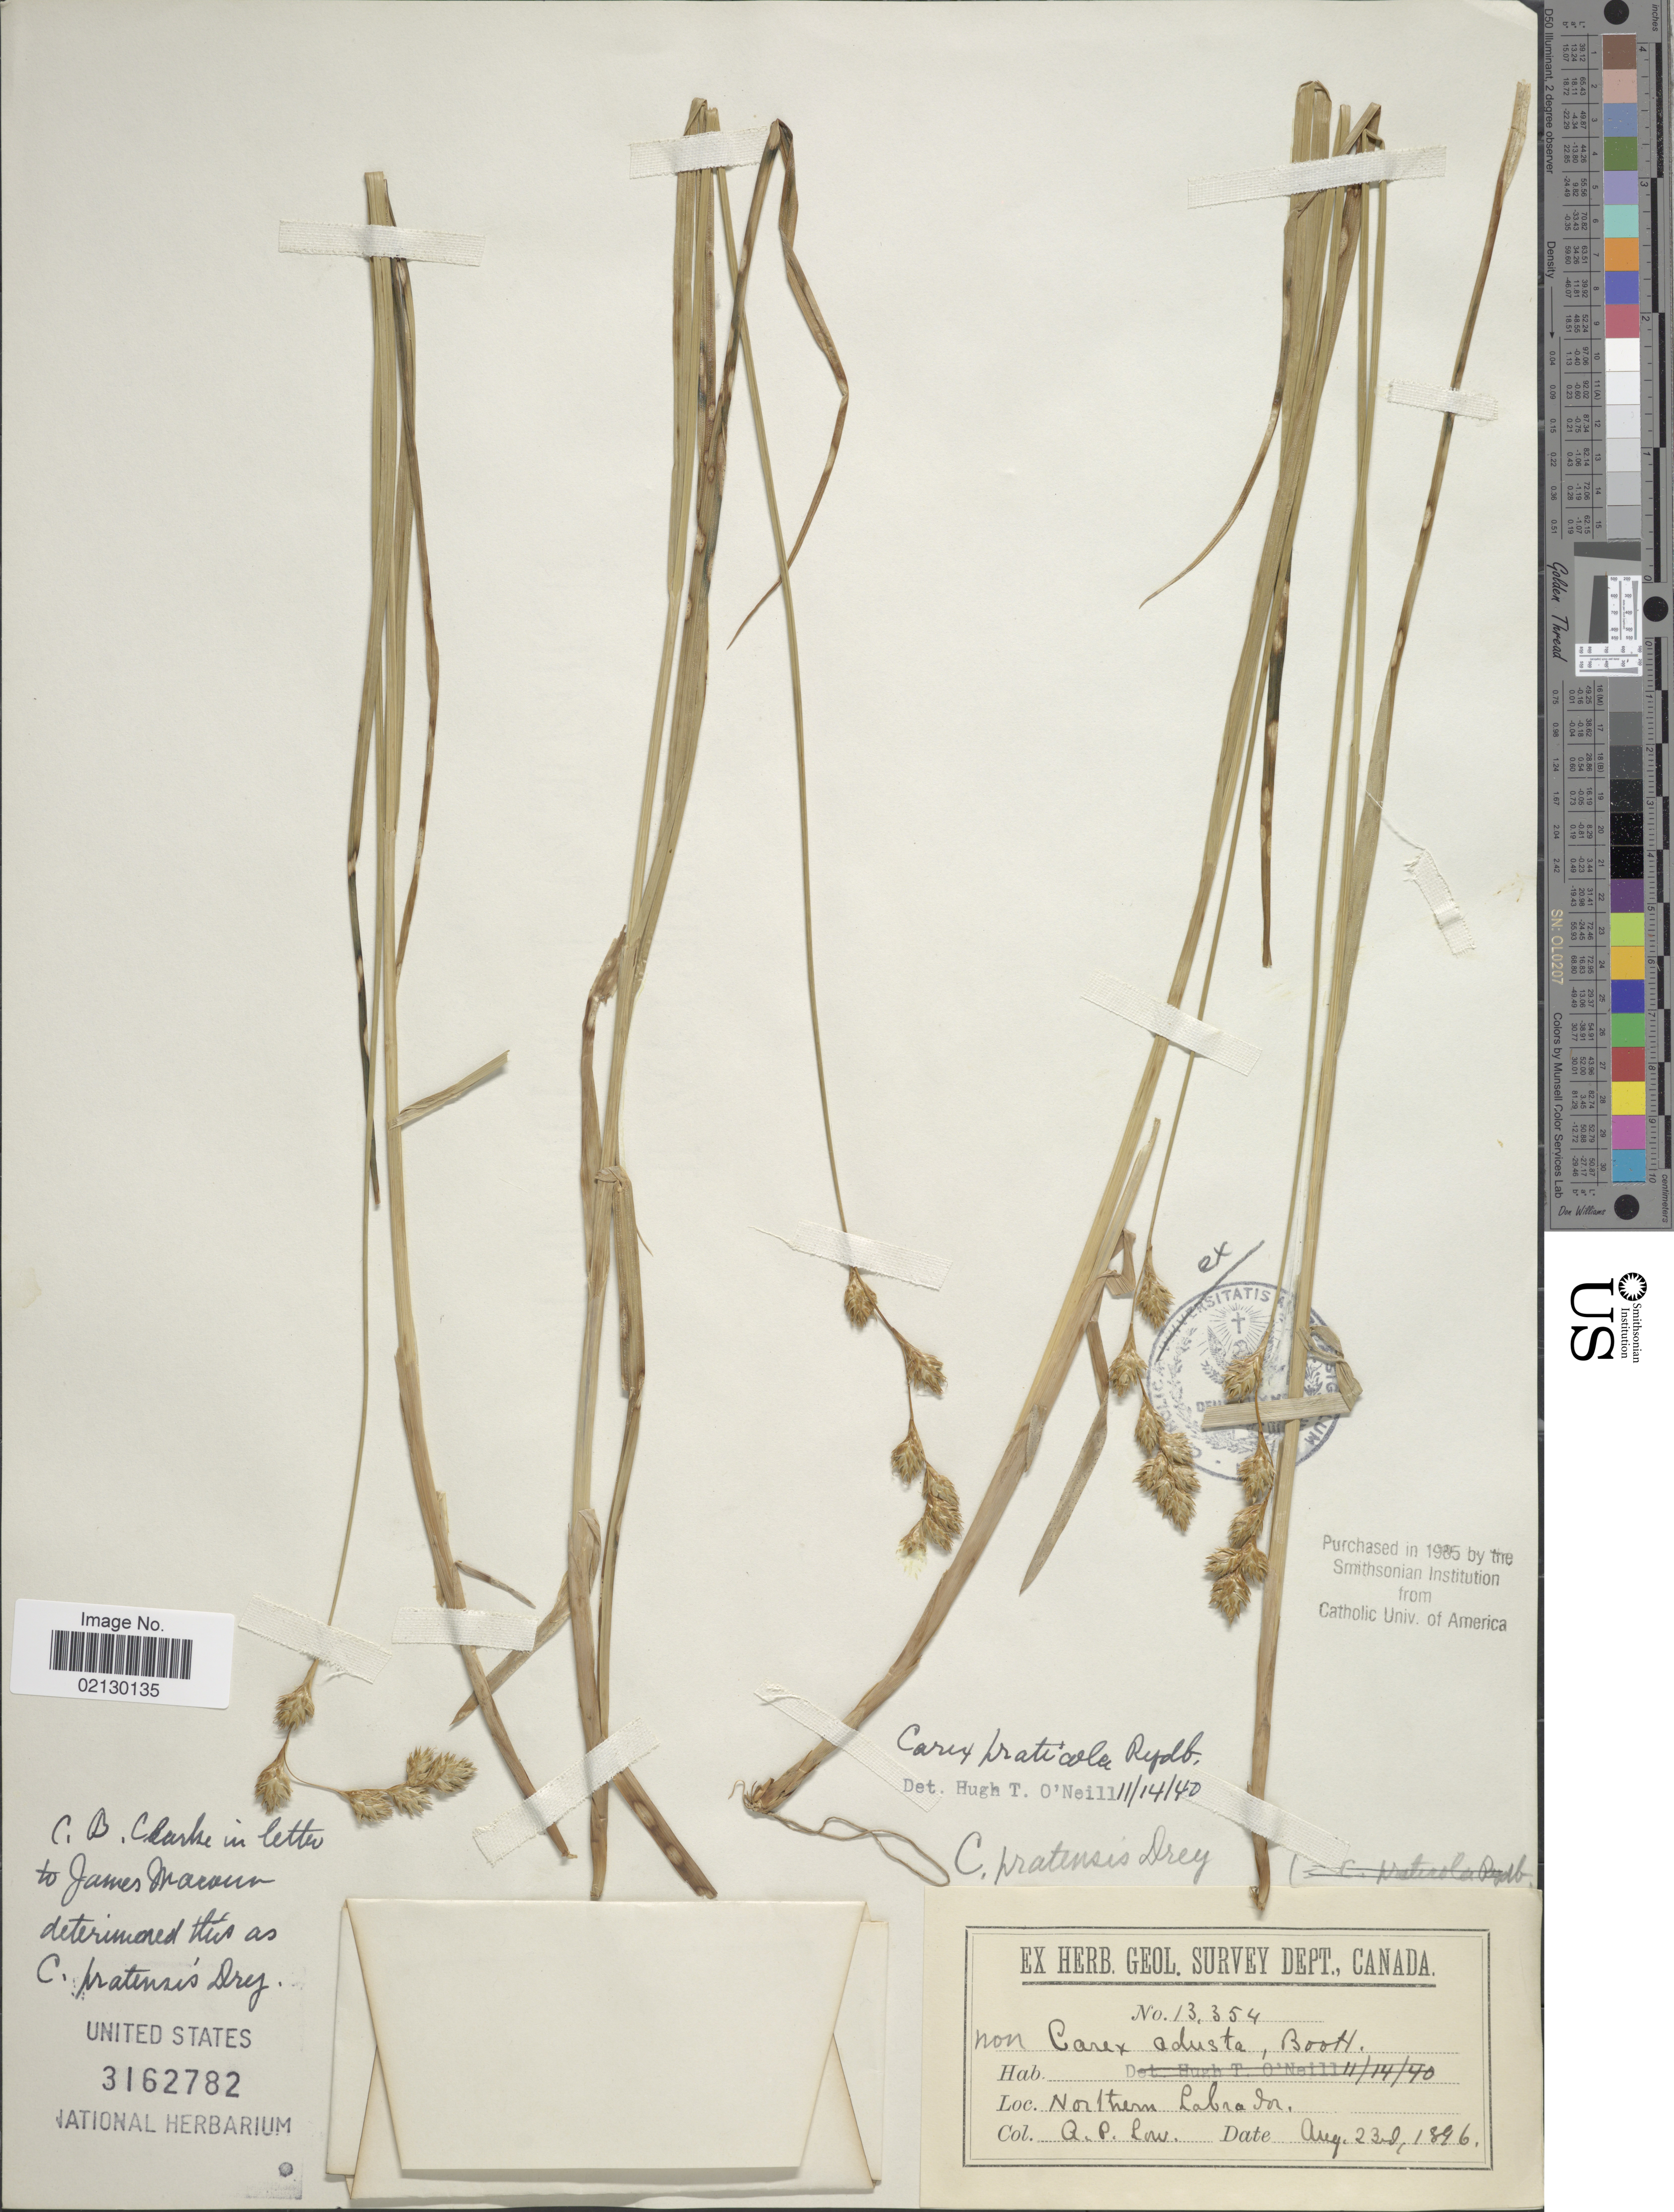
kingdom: Plantae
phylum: Tracheophyta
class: Liliopsida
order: Poales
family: Cyperaceae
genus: Carex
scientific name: Carex praticola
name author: Rydb.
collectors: A. Low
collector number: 13354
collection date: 1896-08-23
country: Canada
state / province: Newfoundland and Labrador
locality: Northern Labrador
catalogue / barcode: US 3162782